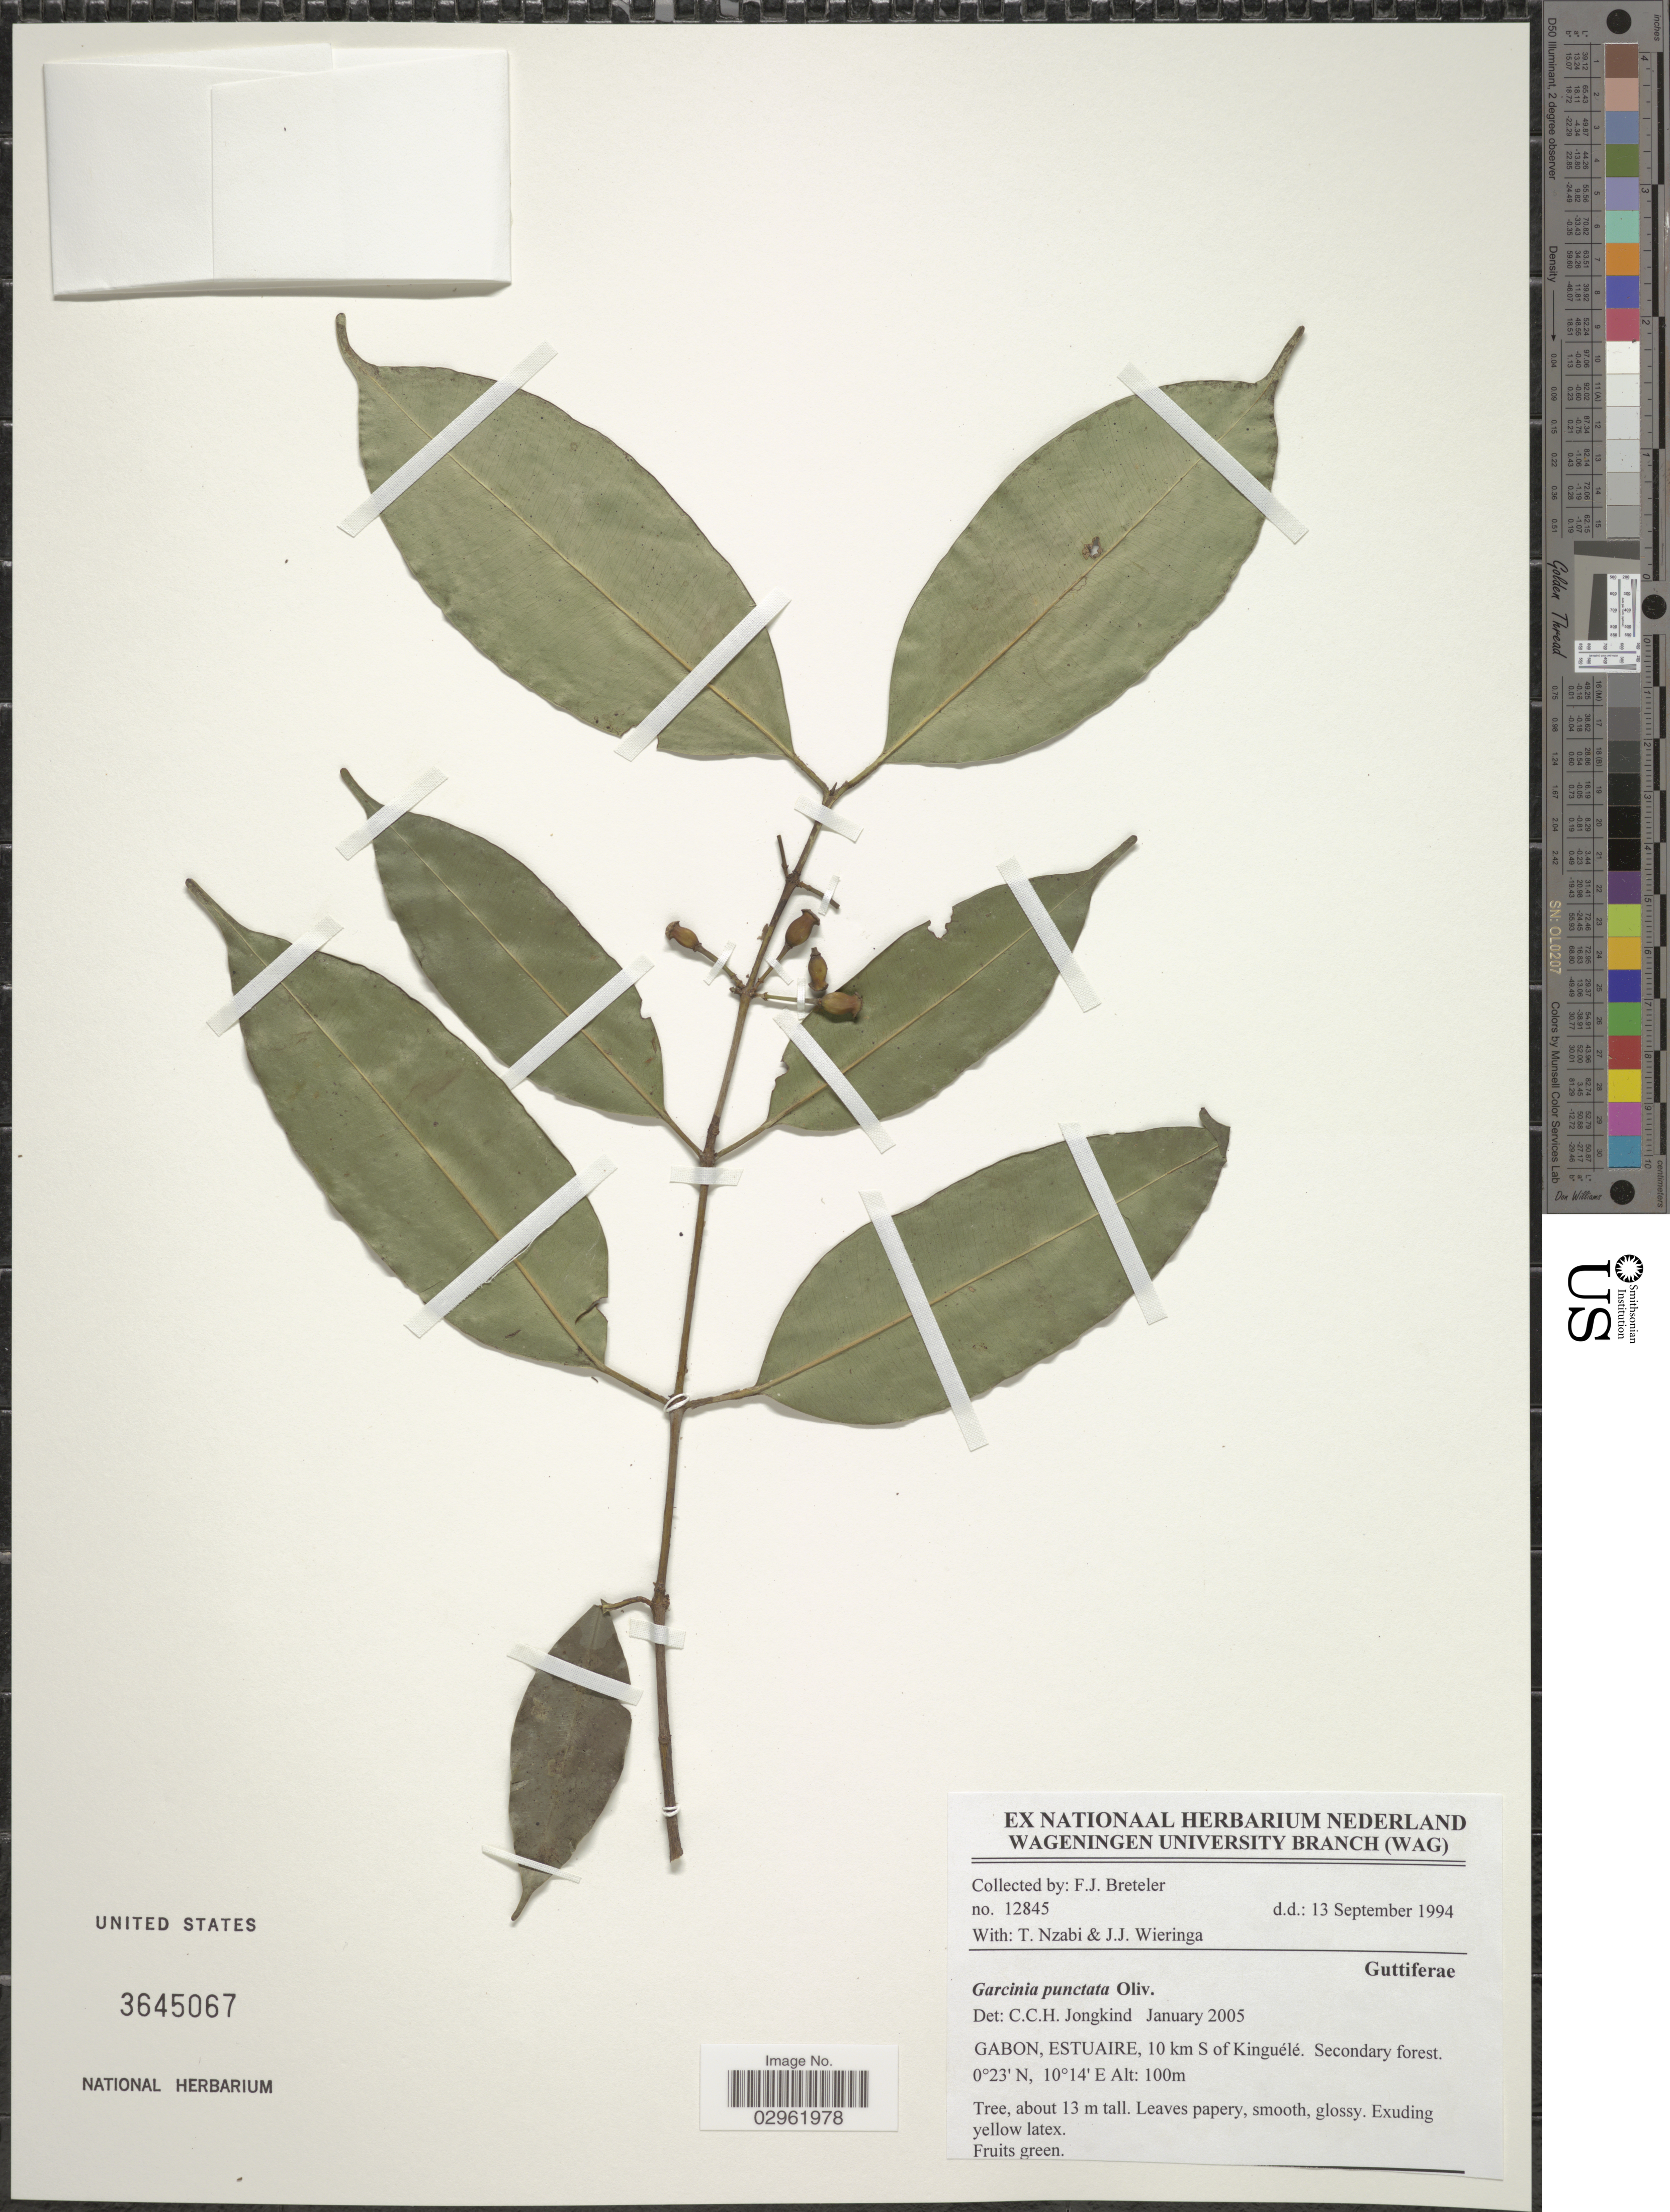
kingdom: Plantae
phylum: Tracheophyta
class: Magnoliopsida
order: Malpighiales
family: Clusiaceae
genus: Garcinia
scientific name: Garcinia punctata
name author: Oliv.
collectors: F. J. Breteler, T. Nzabi & J. Wieringa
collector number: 12845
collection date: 1994-09-13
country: Gabon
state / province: Estuaire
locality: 10 km S of Kinguélé.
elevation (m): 100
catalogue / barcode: US 3645067